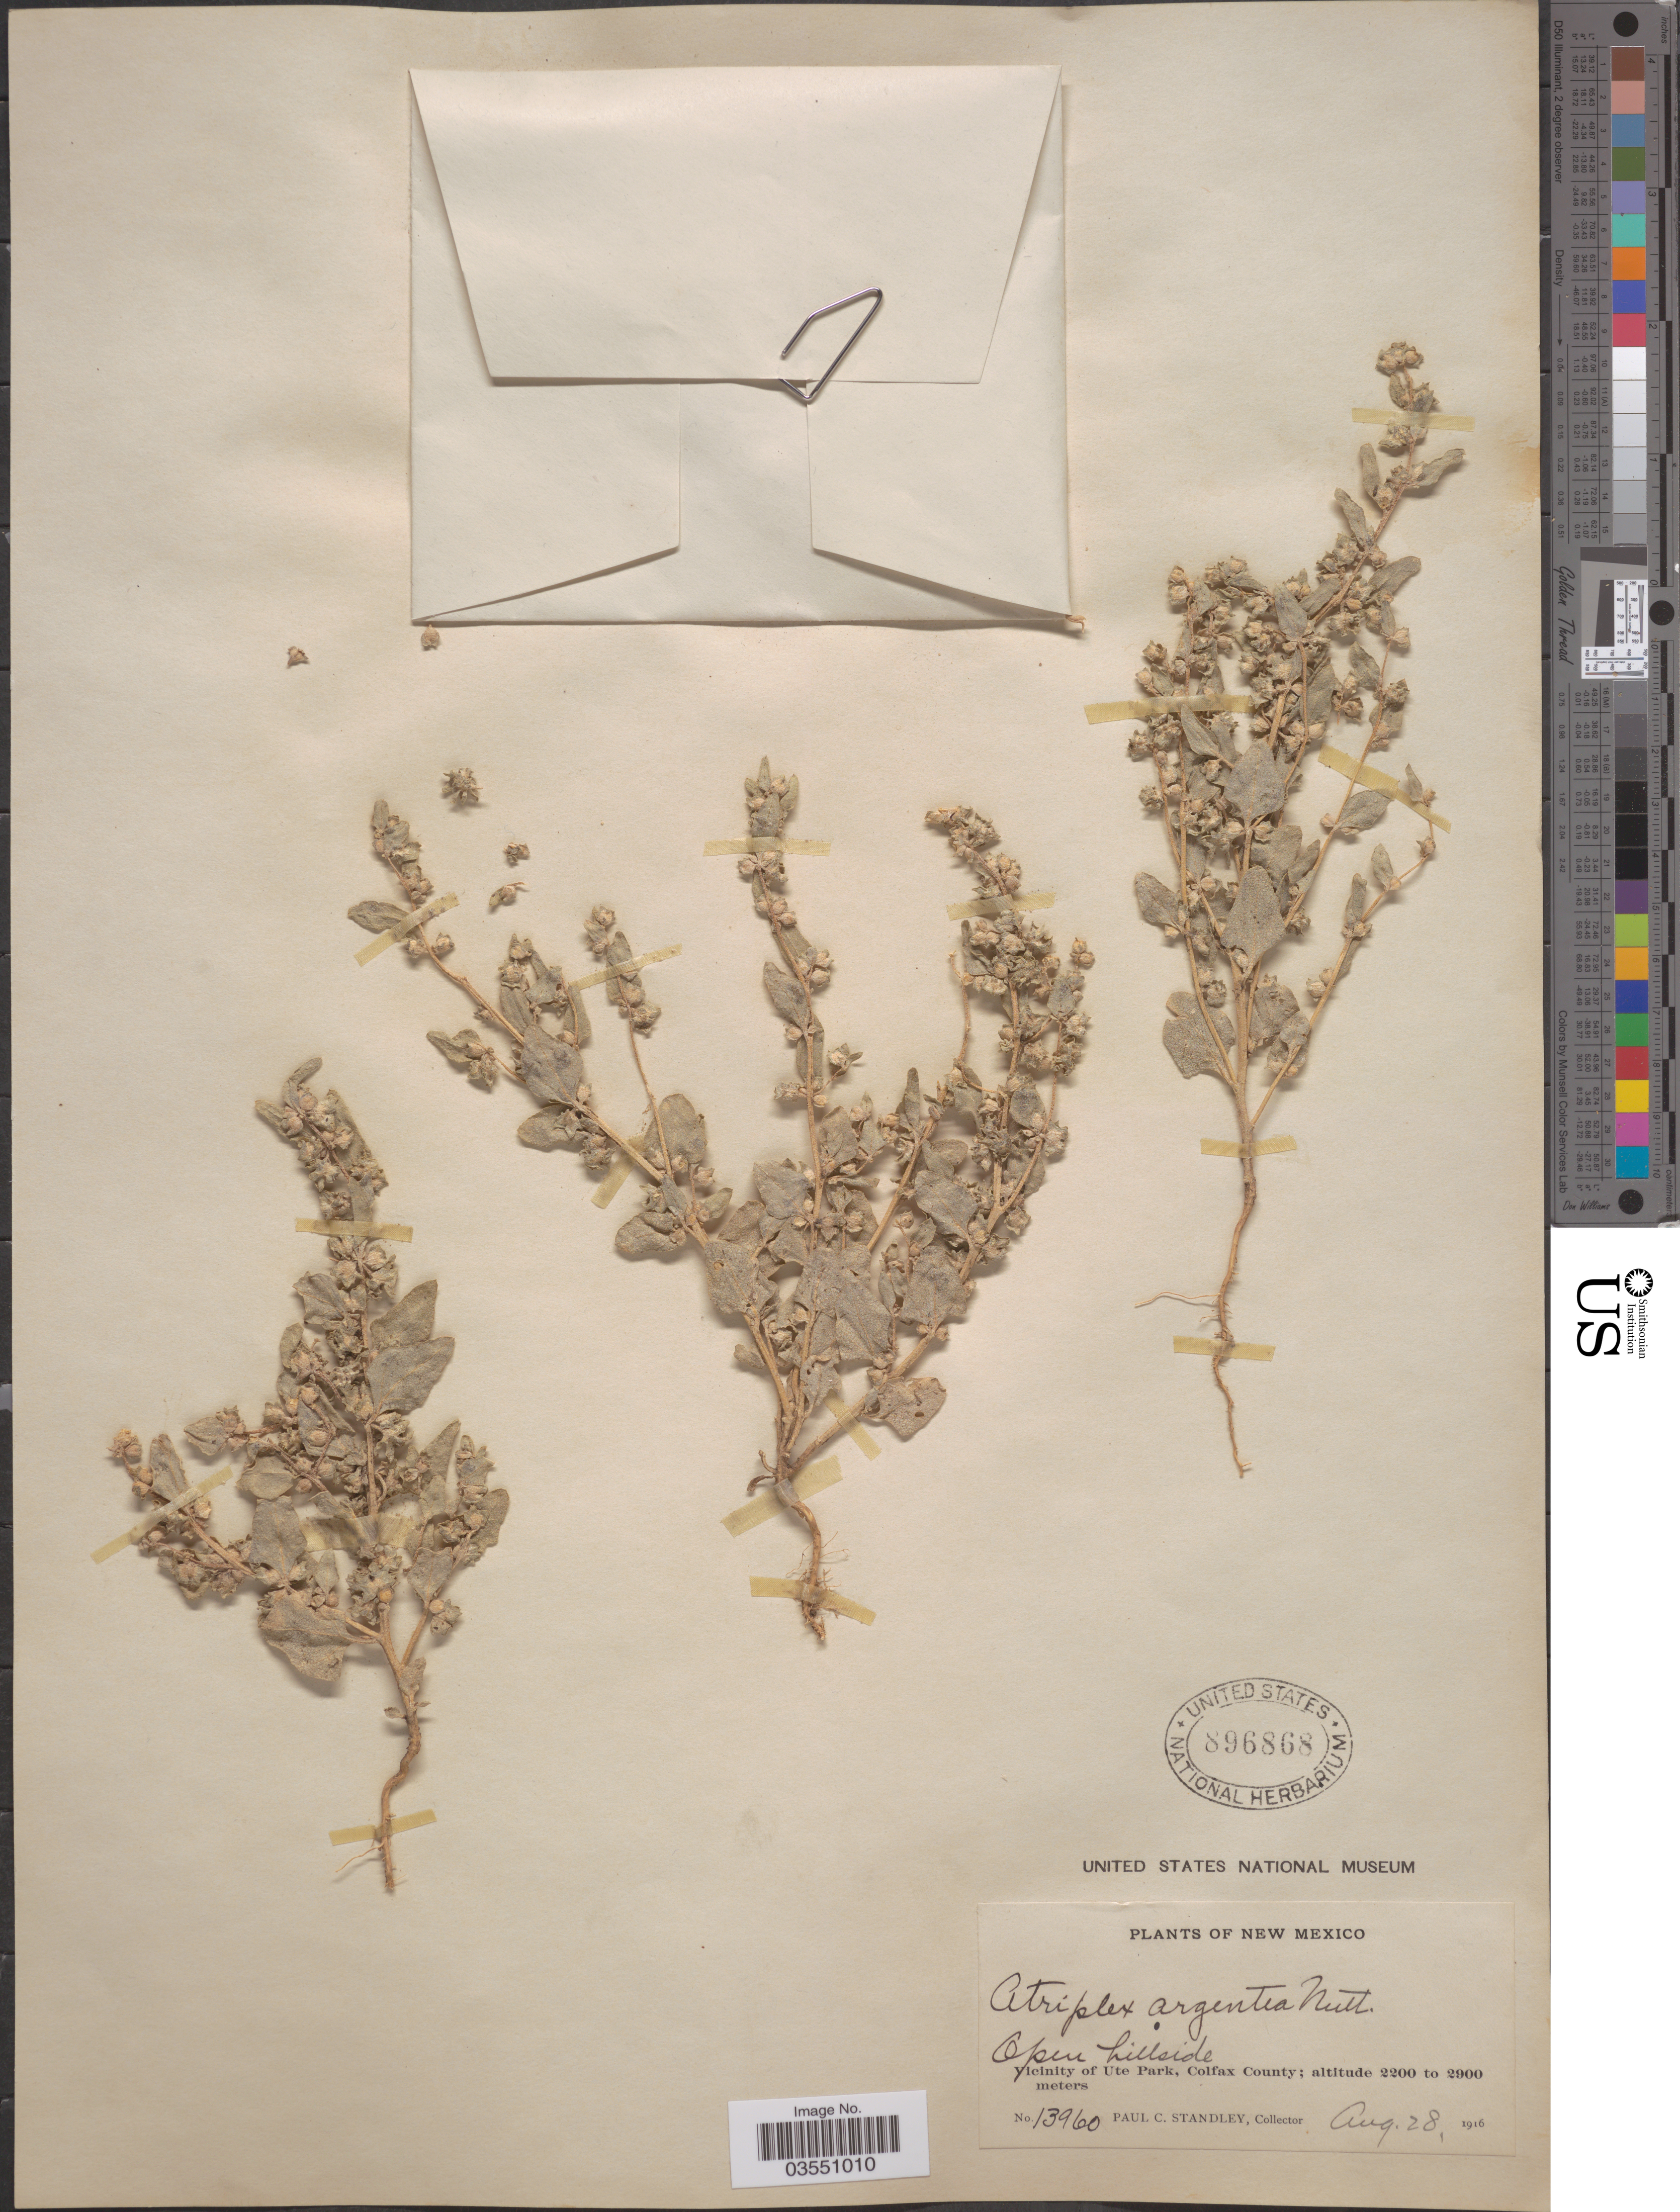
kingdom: Plantae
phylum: Tracheophyta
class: Magnoliopsida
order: Caryophyllales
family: Amaranthaceae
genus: Atriplex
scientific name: Atriplex argentea var. expansa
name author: (S. Watson) S.L. Welsh & Reveal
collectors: P. C. Standley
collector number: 13960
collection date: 1916-08-28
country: United States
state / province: New Mexico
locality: Vicinity of Ute Park, Colfax County.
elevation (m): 2200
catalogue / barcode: US 896868